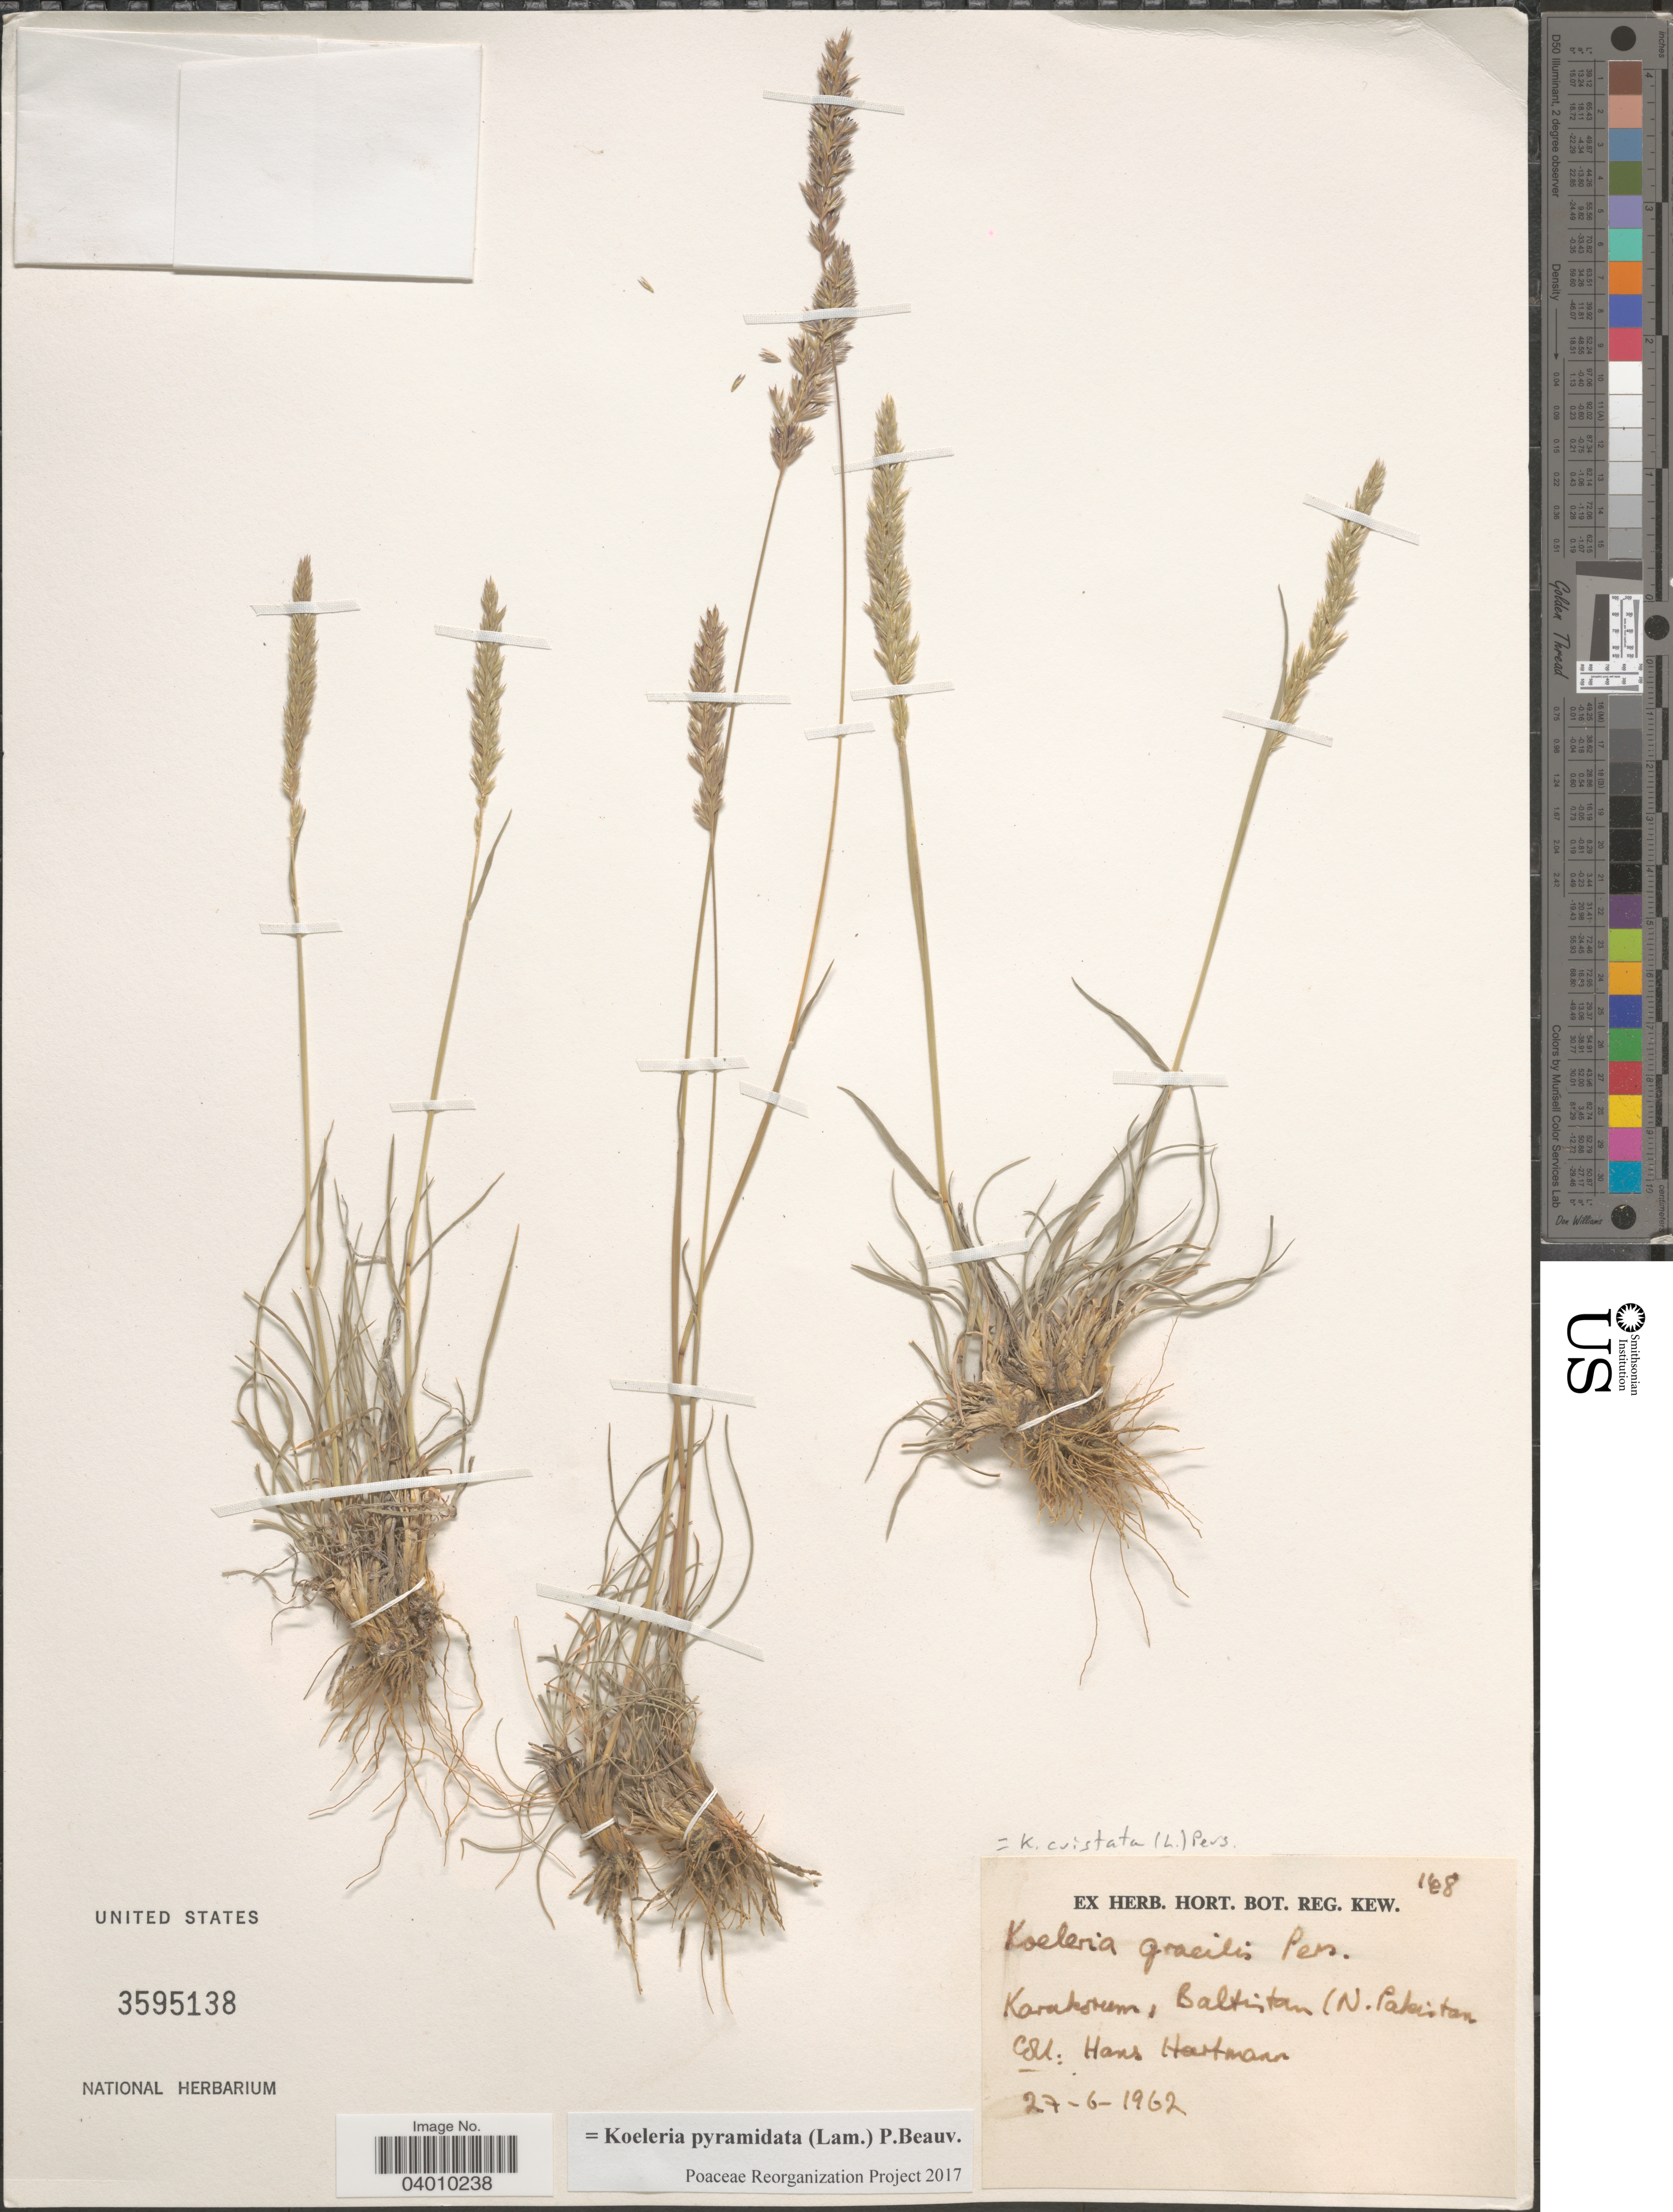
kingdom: Plantae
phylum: Tracheophyta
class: Liliopsida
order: Poales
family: Poaceae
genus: Koeleria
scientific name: Koeleria pyramidata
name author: (Lam.) P. Beauv.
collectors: H. Hartmann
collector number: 168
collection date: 1962-06-27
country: Pakistan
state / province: Gilgit-Baltistan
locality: Karakorum, Baltistan (N. Pakistan.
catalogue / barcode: US 3595138